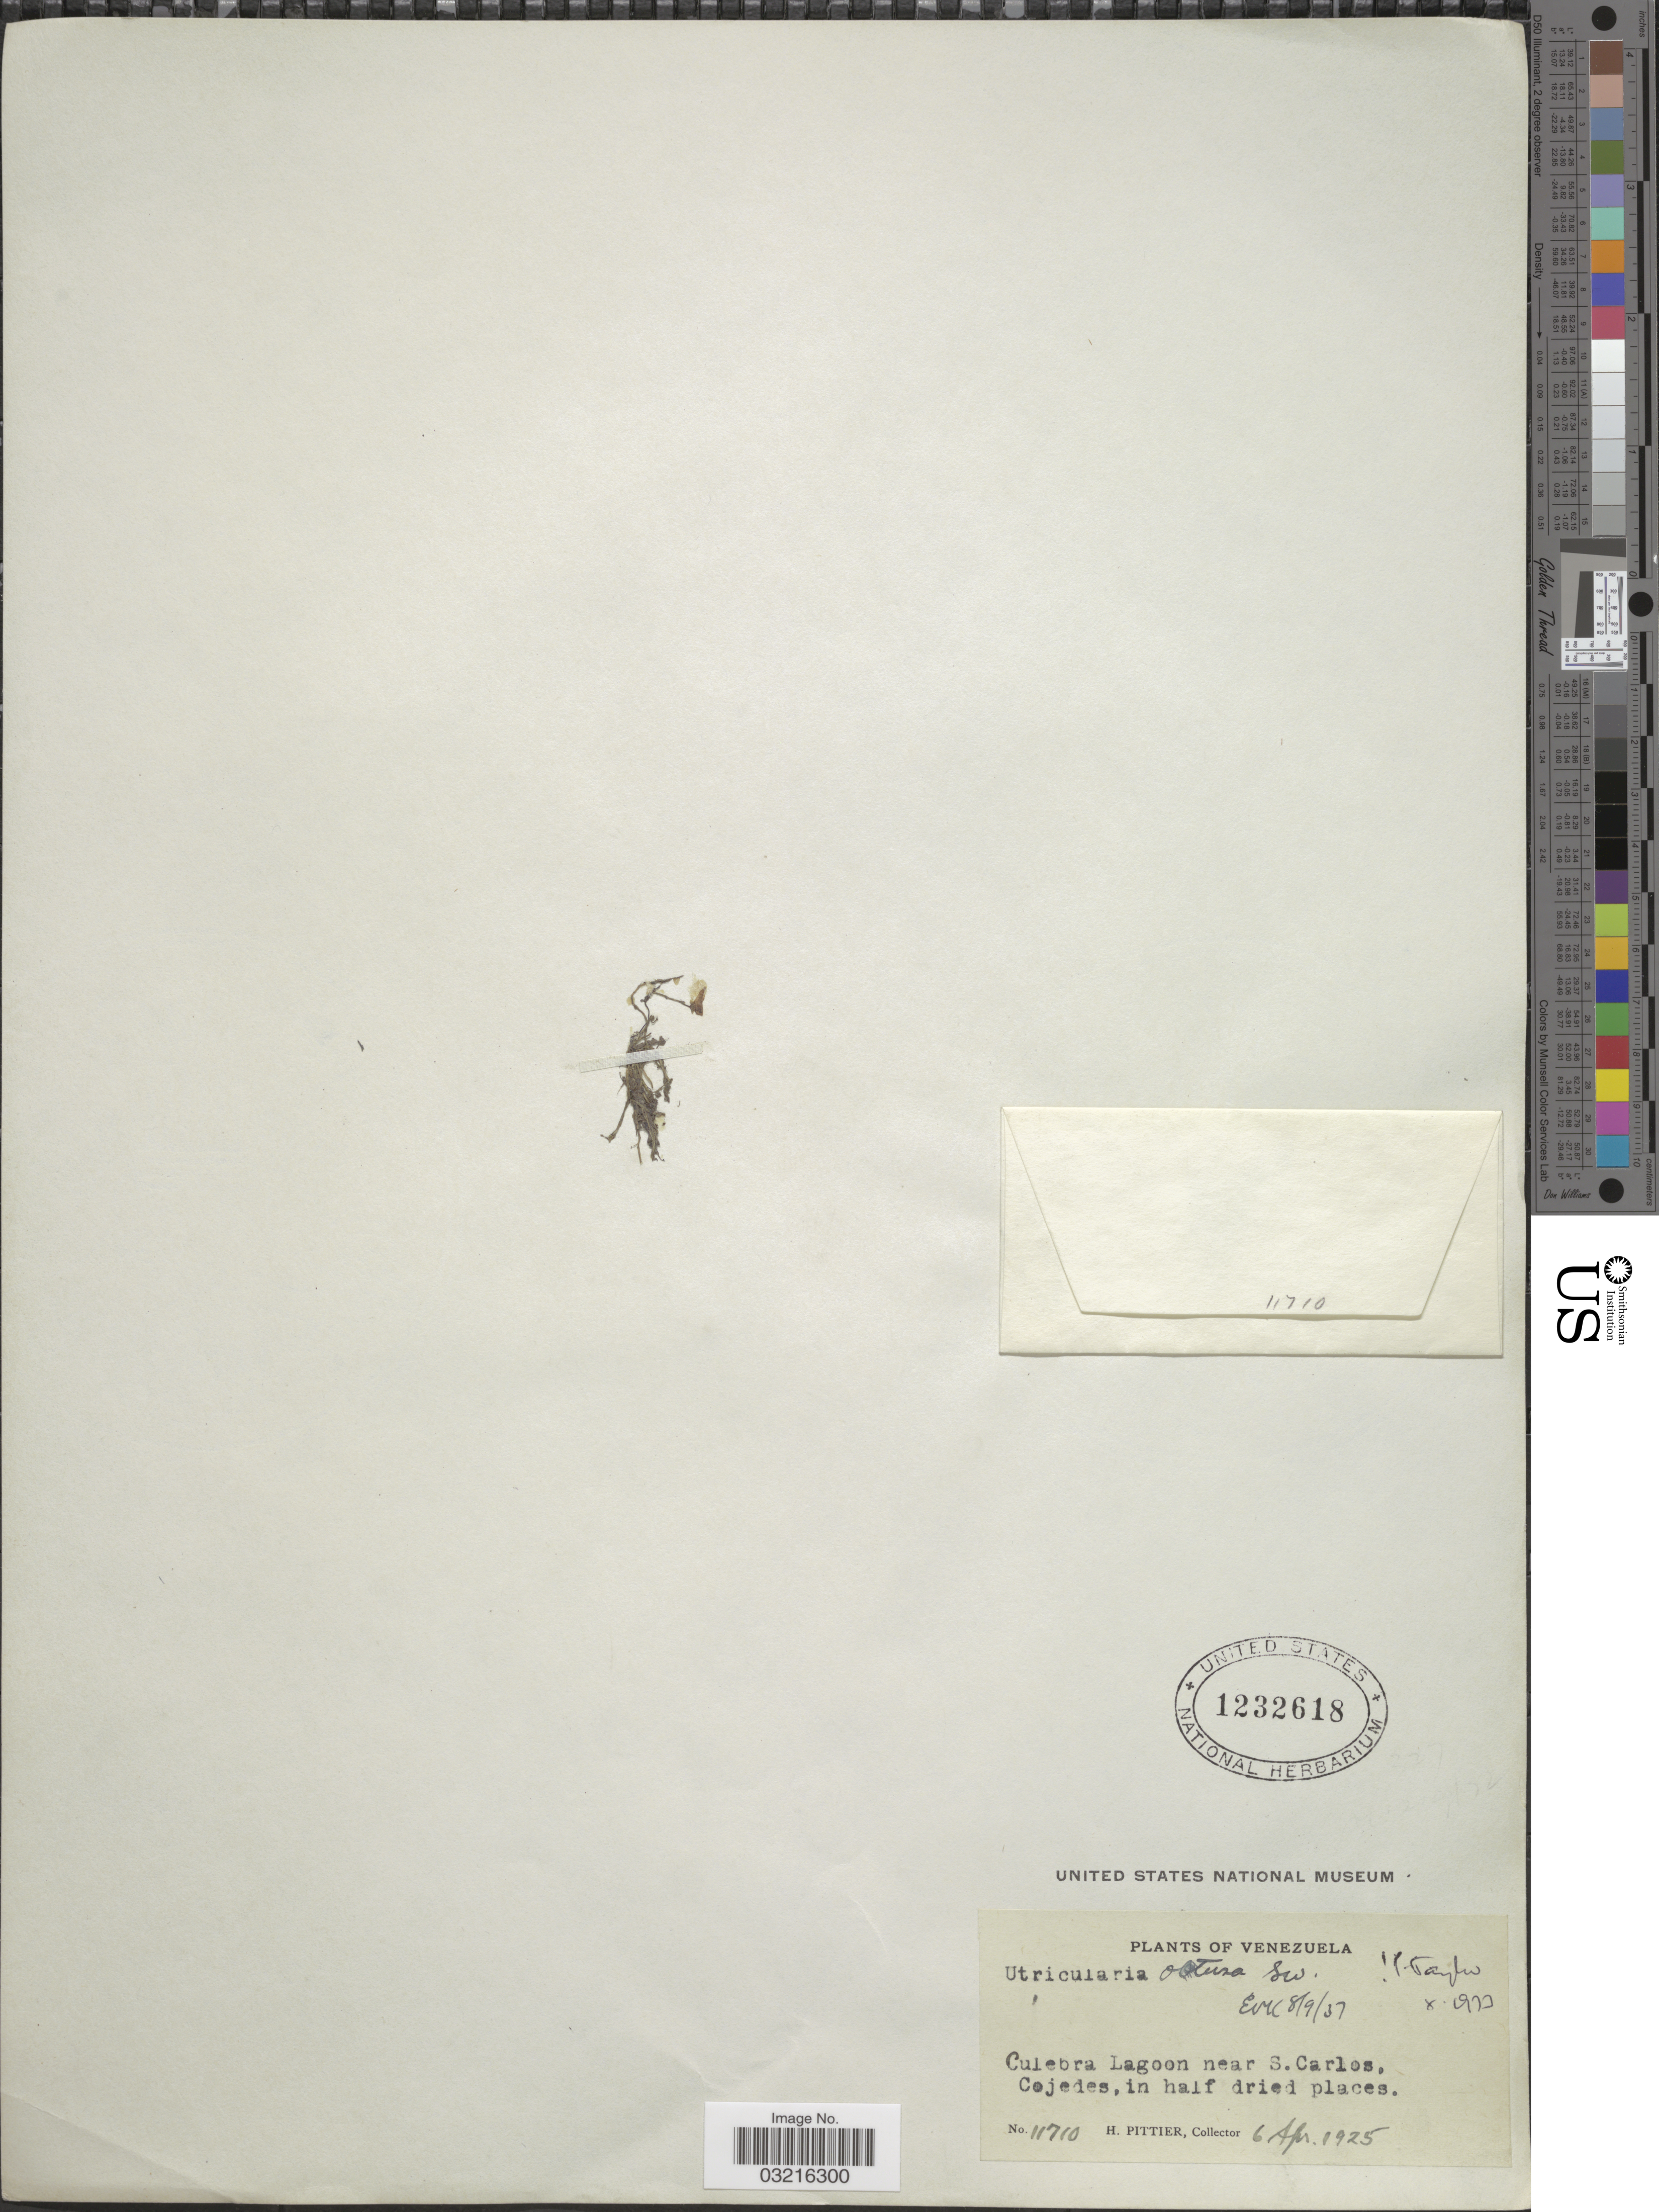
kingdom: Plantae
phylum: Tracheophyta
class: Magnoliopsida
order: Lamiales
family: Lentibulariaceae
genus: Utricularia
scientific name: Utricularia gibba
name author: L.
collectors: H. F. Pittier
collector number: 11710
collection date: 1925-04-06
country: Venezuela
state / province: Cojedes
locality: Culebra Lagoon near S. Carlos.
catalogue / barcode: US 1232618